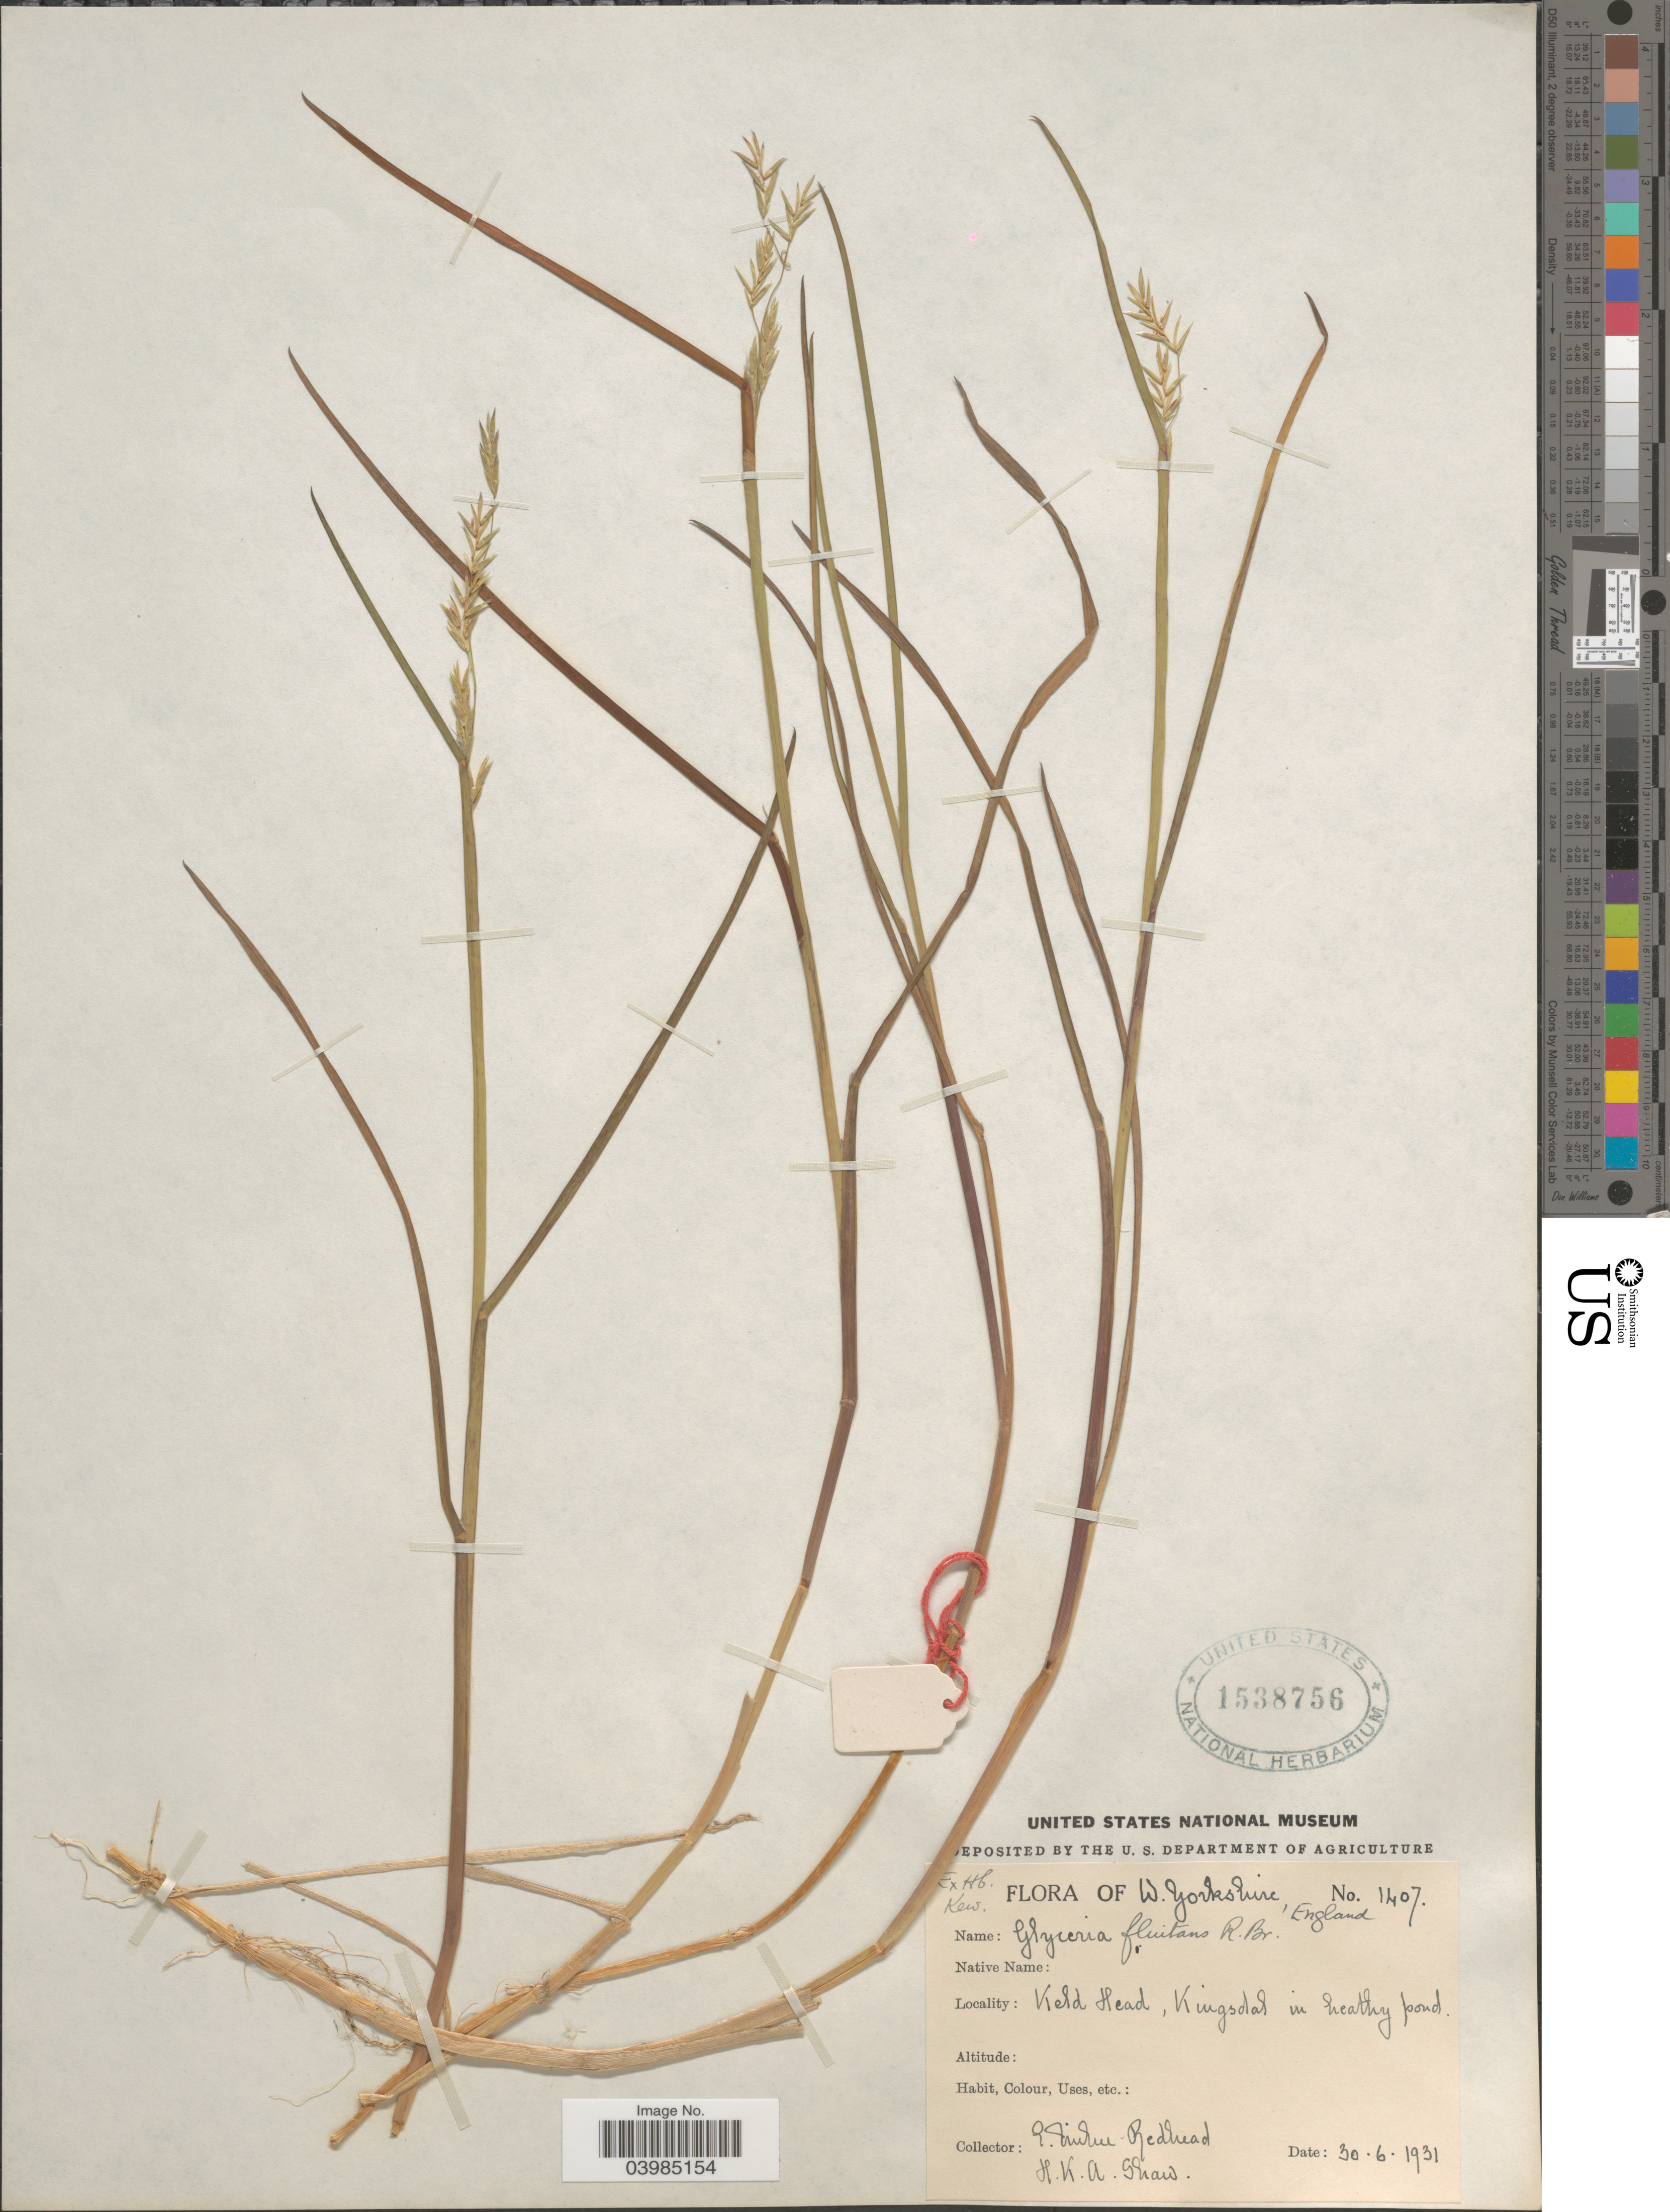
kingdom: Plantae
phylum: Tracheophyta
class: Liliopsida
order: Poales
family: Poaceae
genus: Glyceria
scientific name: Glyceria fluitans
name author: (L.) R. Br.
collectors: E. W. Milne-Redhead & H. Shaw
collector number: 1407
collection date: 1931-06-30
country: United Kingdom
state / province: England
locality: W. Yorkshire. Keld Head, Kingsdal in heathy pond.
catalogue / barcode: US 1538756